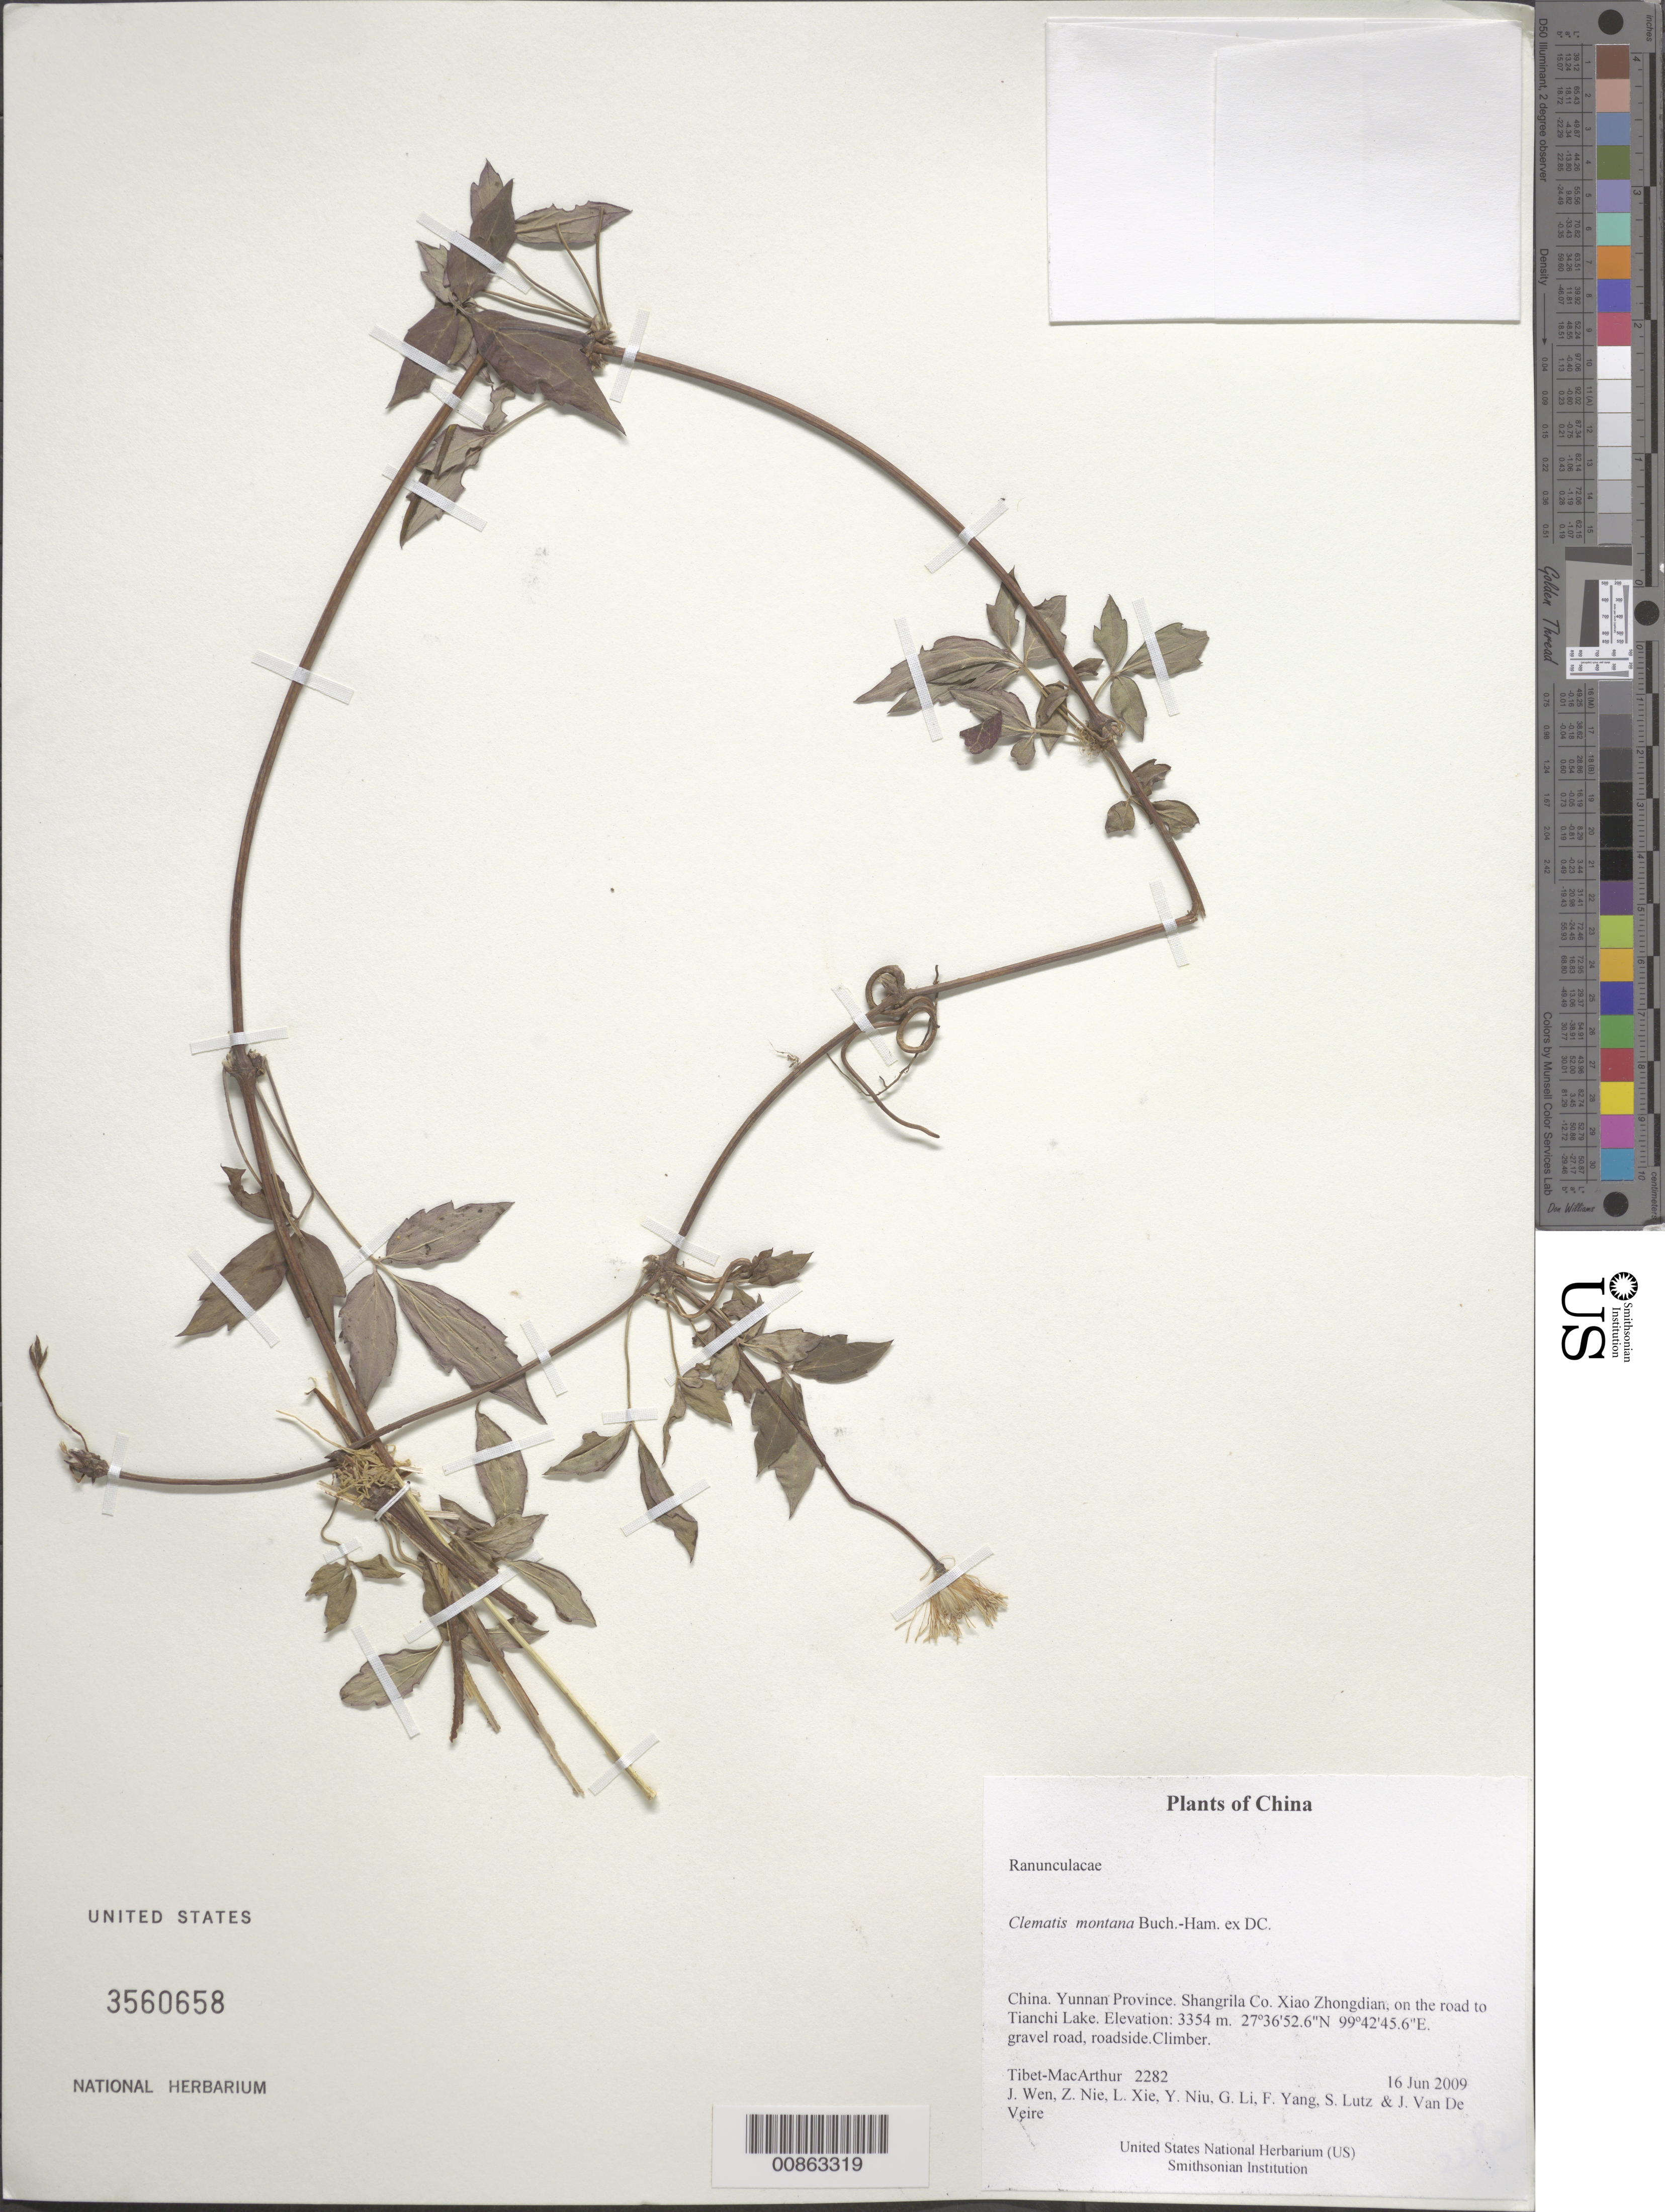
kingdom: Plantae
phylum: Tracheophyta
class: Magnoliopsida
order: Ranunculales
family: Ranunculaceae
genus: Clematis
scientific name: Clematis montana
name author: Buch.-Ham. ex DC.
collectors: Tibet-MacArthur, J. Wen, Z. Nie, L. Xie & et al.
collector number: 2282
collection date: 2009-06-16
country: China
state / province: Yunnan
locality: Shangrila Co. Xiao Zhongdian, on the road to Tianchi Lake.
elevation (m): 3354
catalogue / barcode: US 3560658